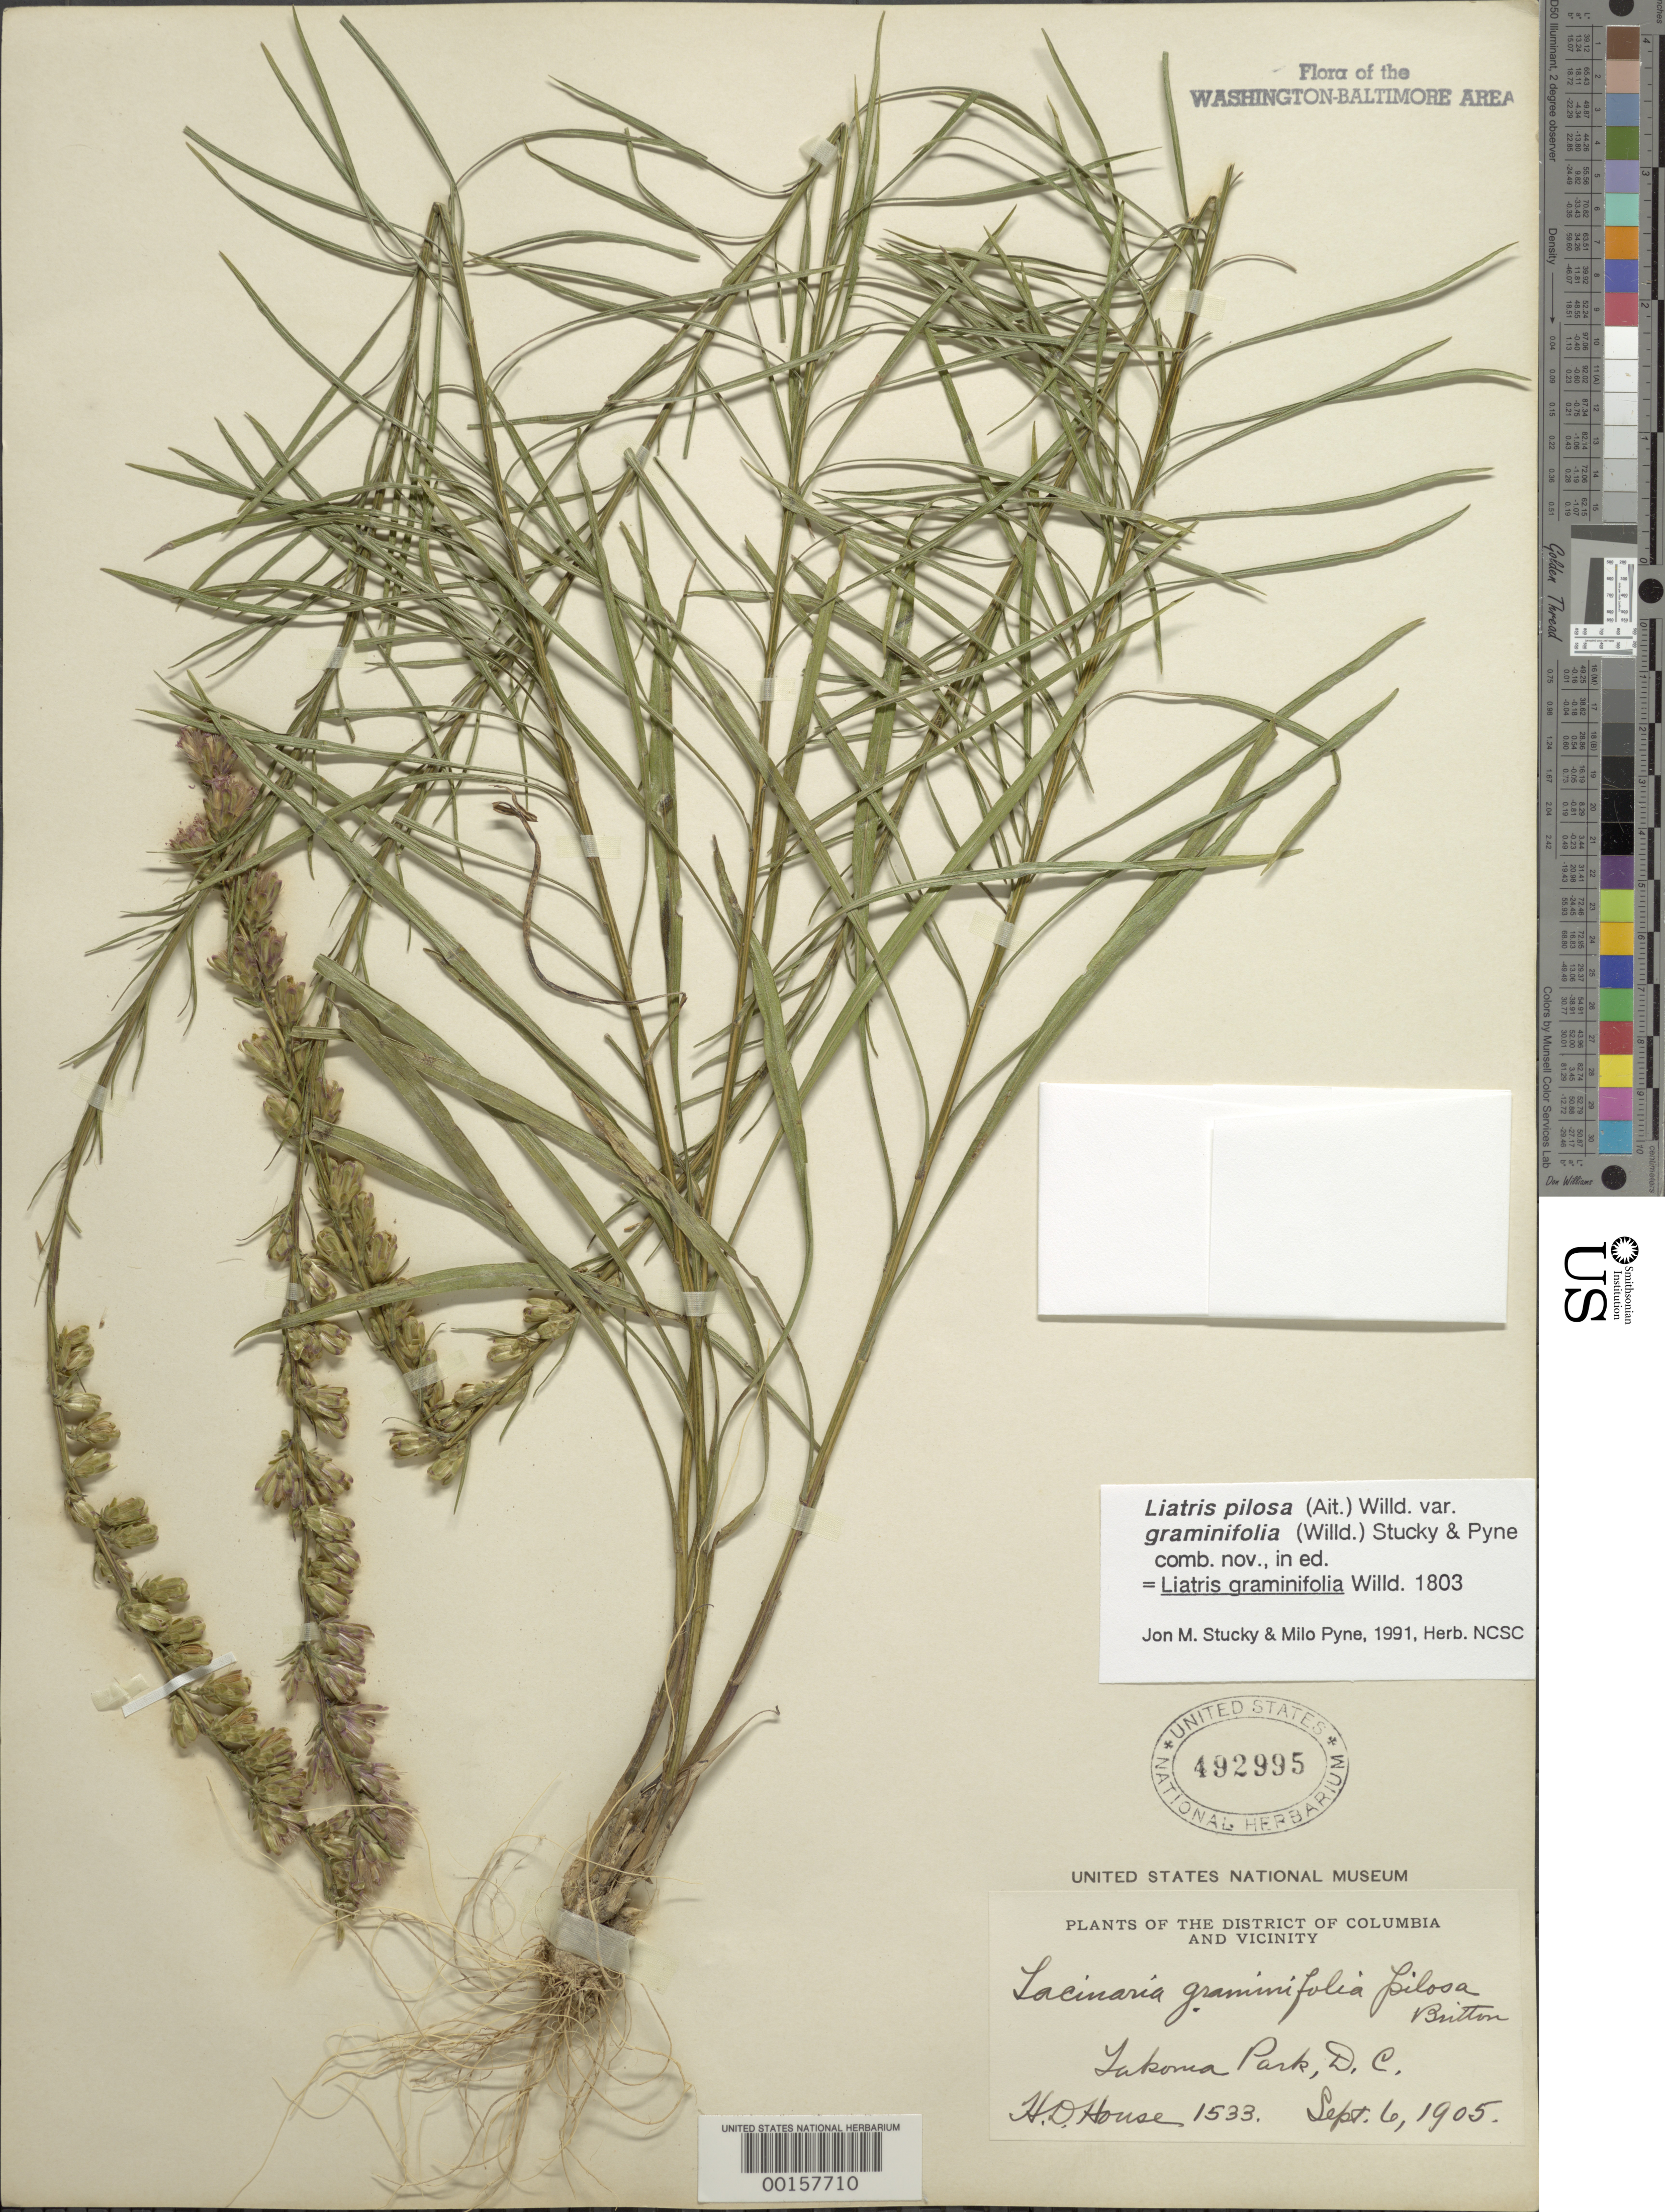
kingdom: Plantae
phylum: Tracheophyta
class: Magnoliopsida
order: Asterales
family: Asteraceae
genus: Liatris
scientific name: Liatris pilosa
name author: (Aiton) Willd.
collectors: H. D. House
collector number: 1533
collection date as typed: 06 Sep 1905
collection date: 1905-09-06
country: United States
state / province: District of Columbia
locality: Takoma Park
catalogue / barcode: US 492995